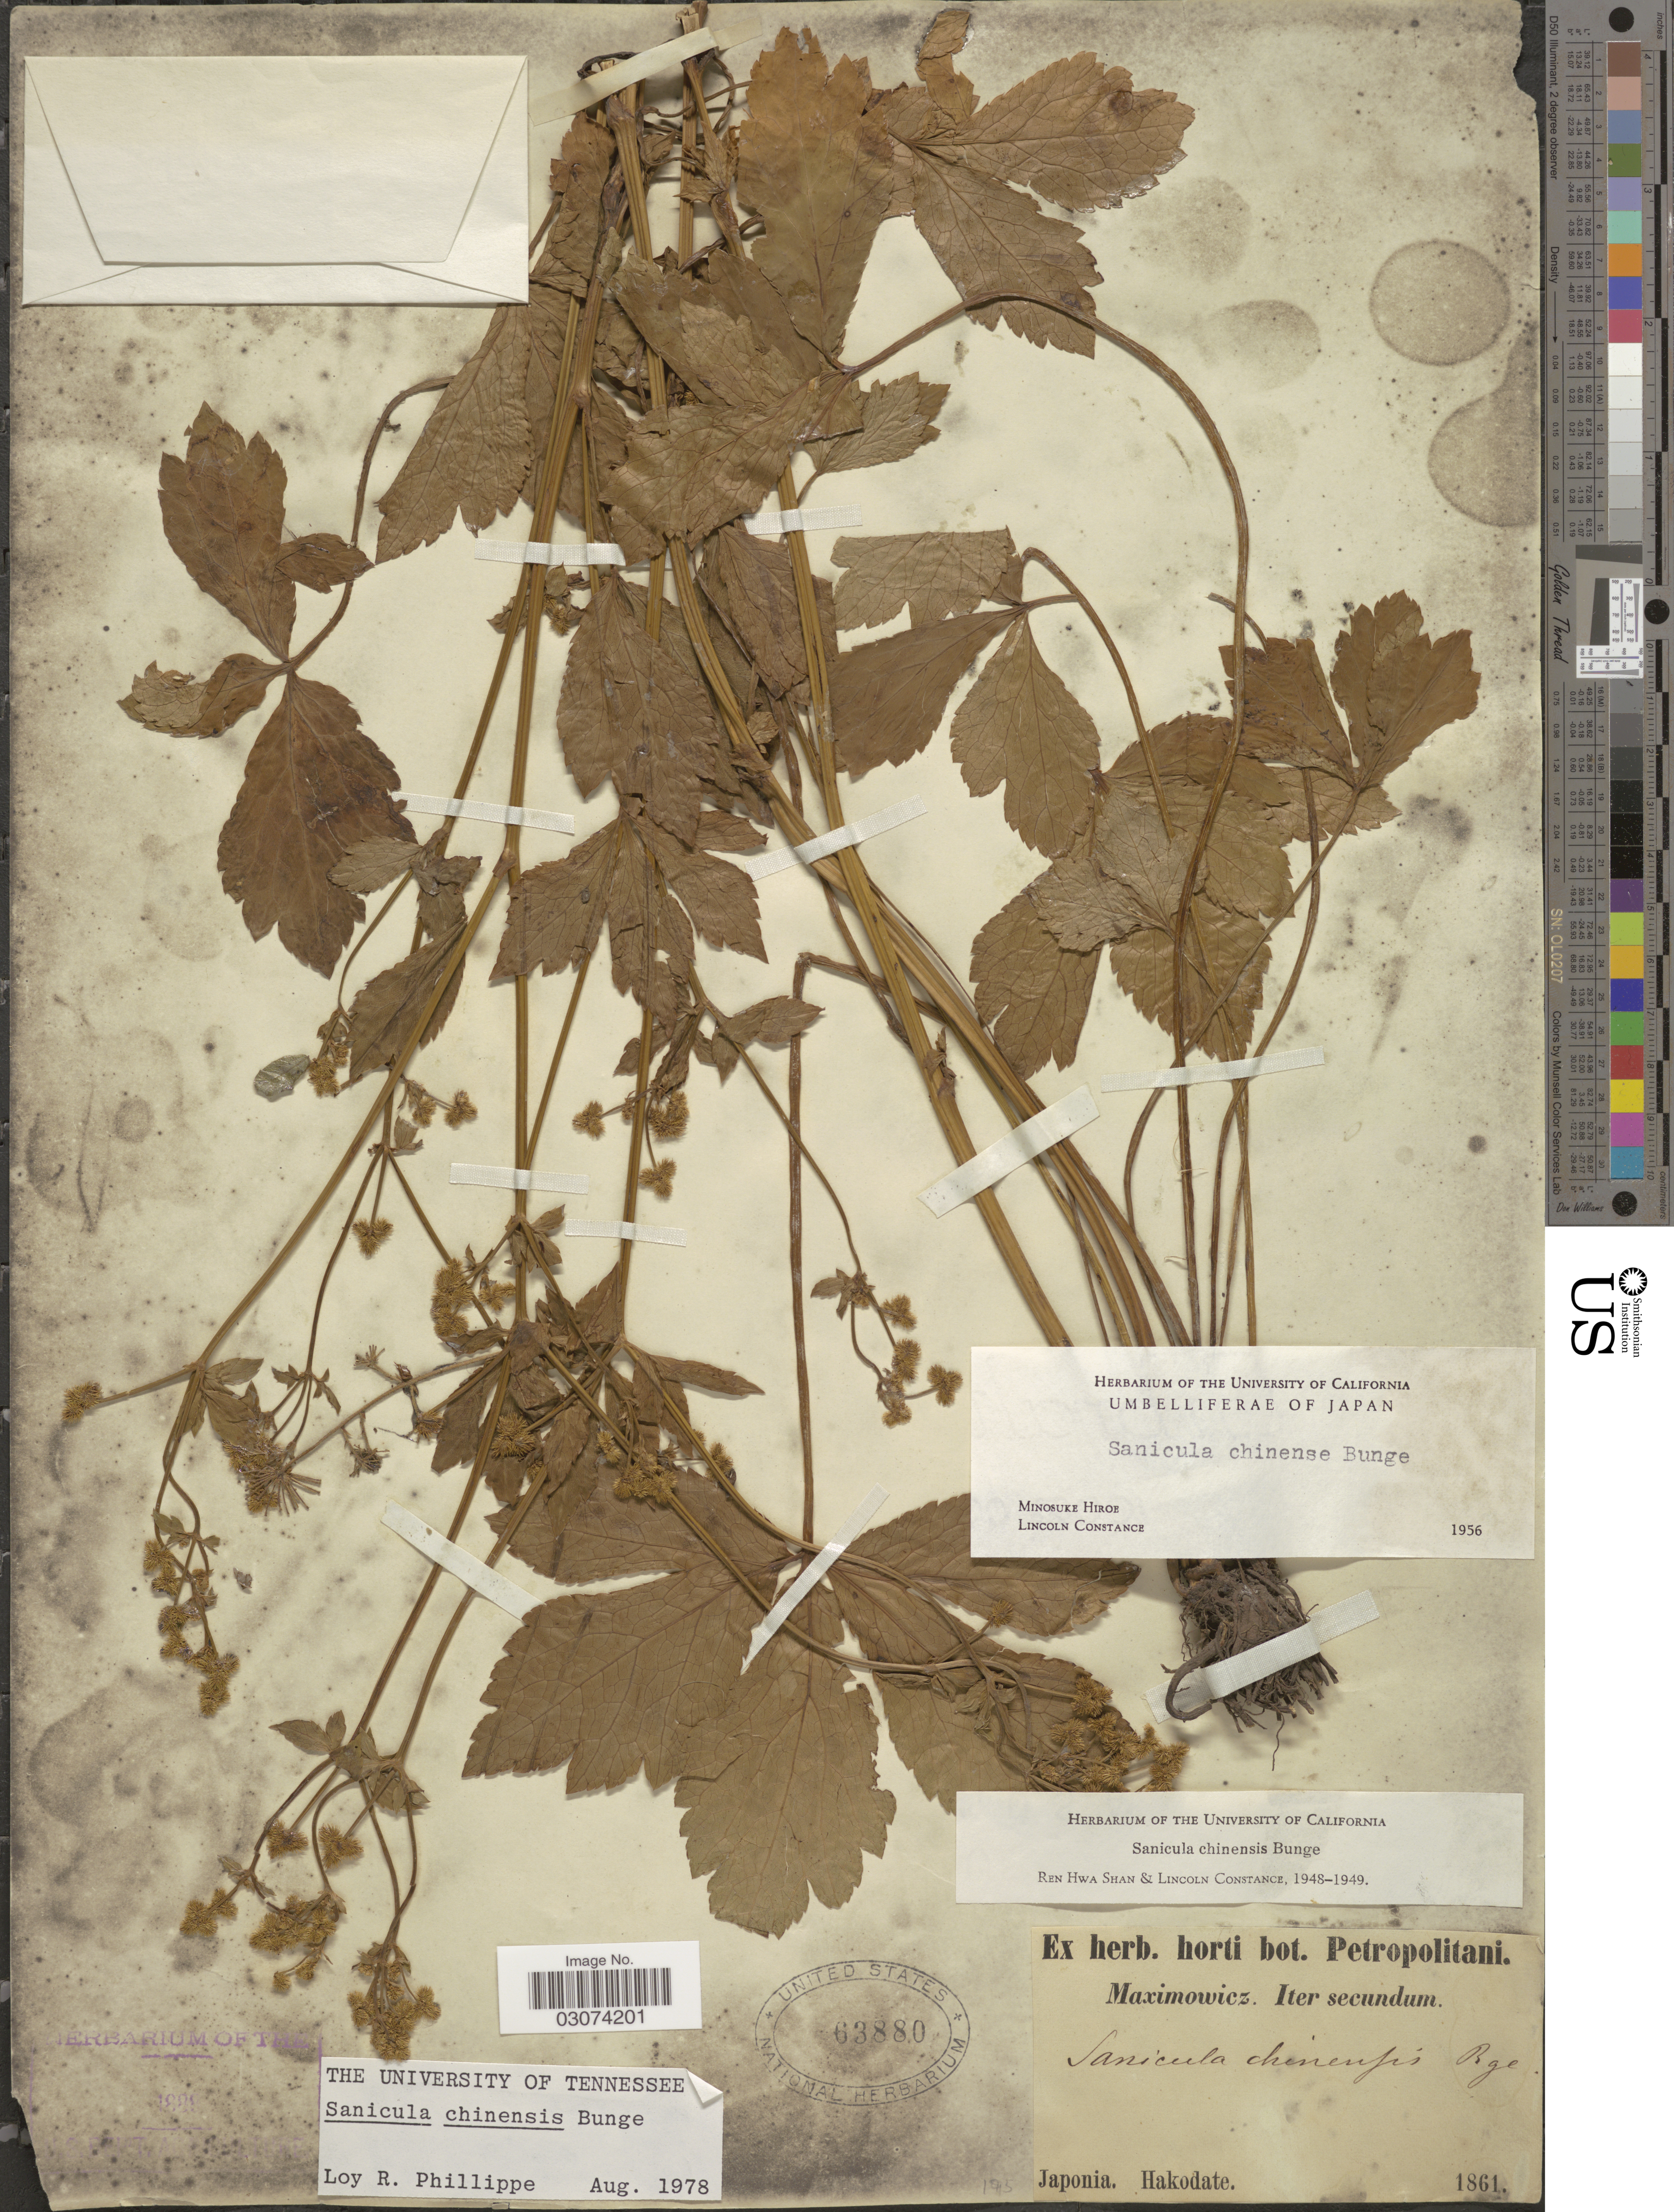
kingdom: Plantae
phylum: Tracheophyta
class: Magnoliopsida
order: Apiales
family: Apiaceae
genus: Sanicula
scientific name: Sanicula chinensis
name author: Bunge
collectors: Maximowicz, --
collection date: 1861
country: Japan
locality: Hakodate.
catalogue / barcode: US 63880